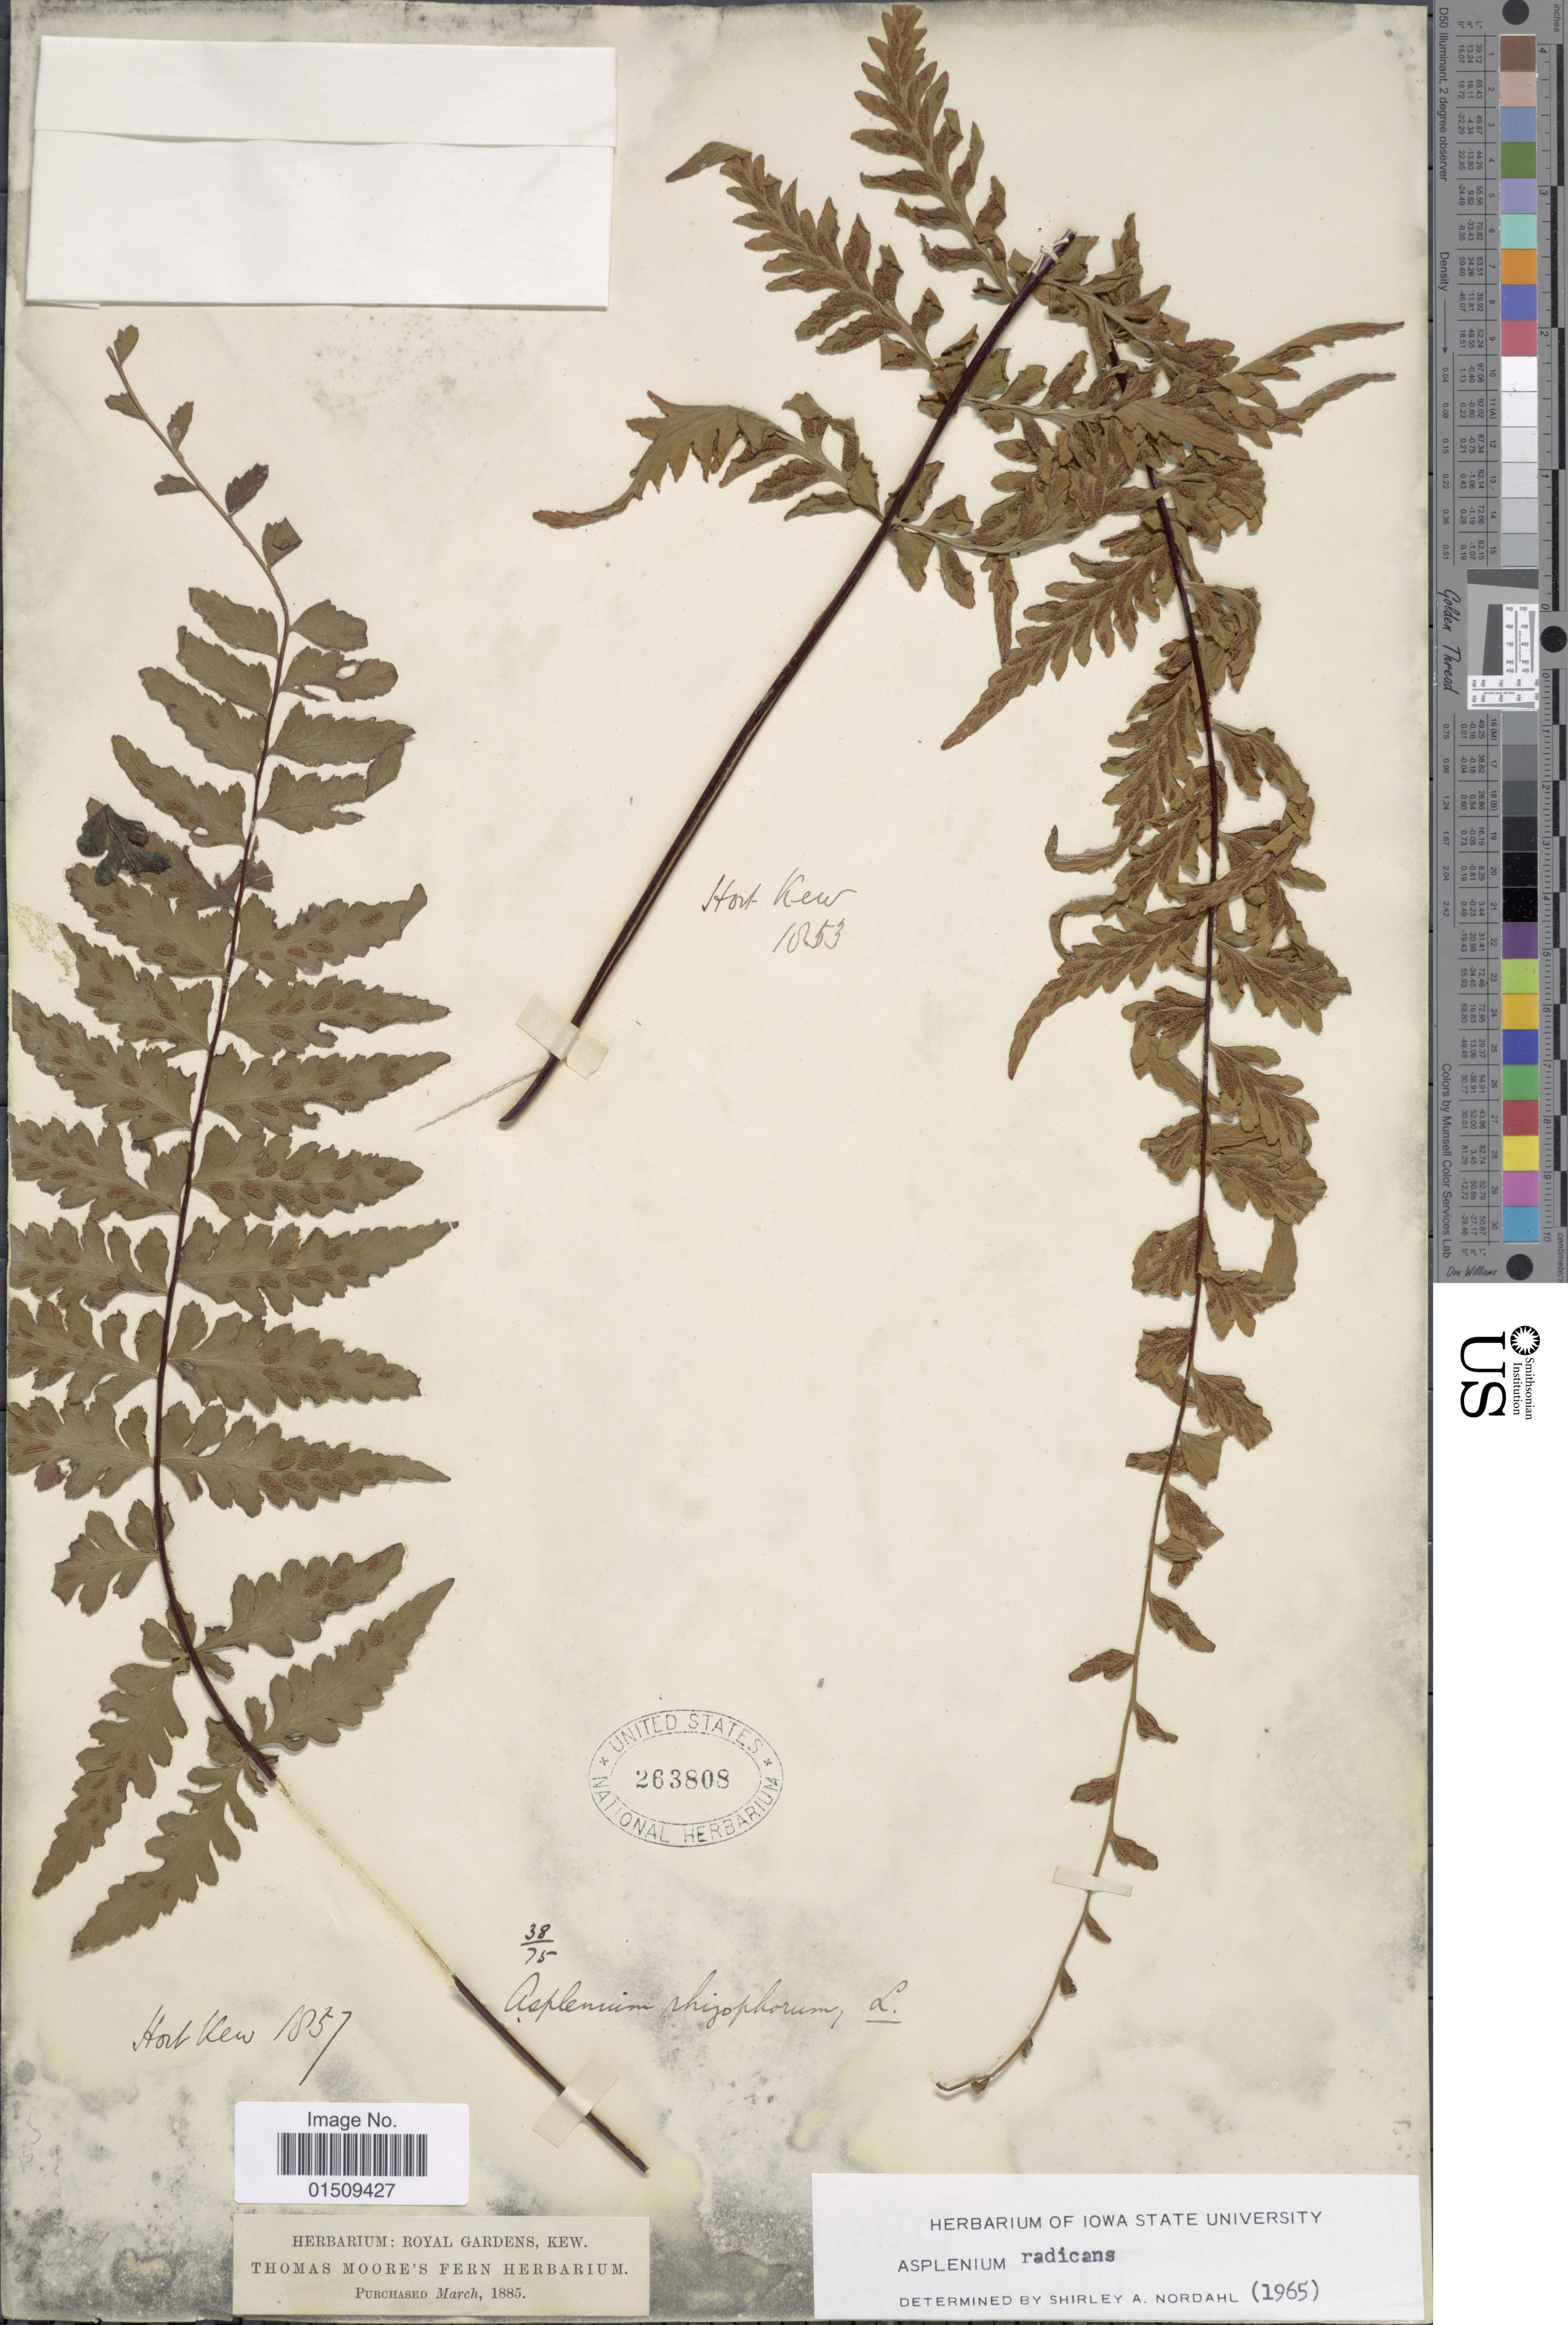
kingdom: Plantae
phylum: Tracheophyta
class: Polypodiopsida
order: Polypodiales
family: Aspleniaceae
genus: Asplenium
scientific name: Asplenium radicans var. radicans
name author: L.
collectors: ex herb. Kew Royal Gardens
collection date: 1885-03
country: United Kingdom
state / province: England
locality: Hort Kew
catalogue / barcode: US 263808